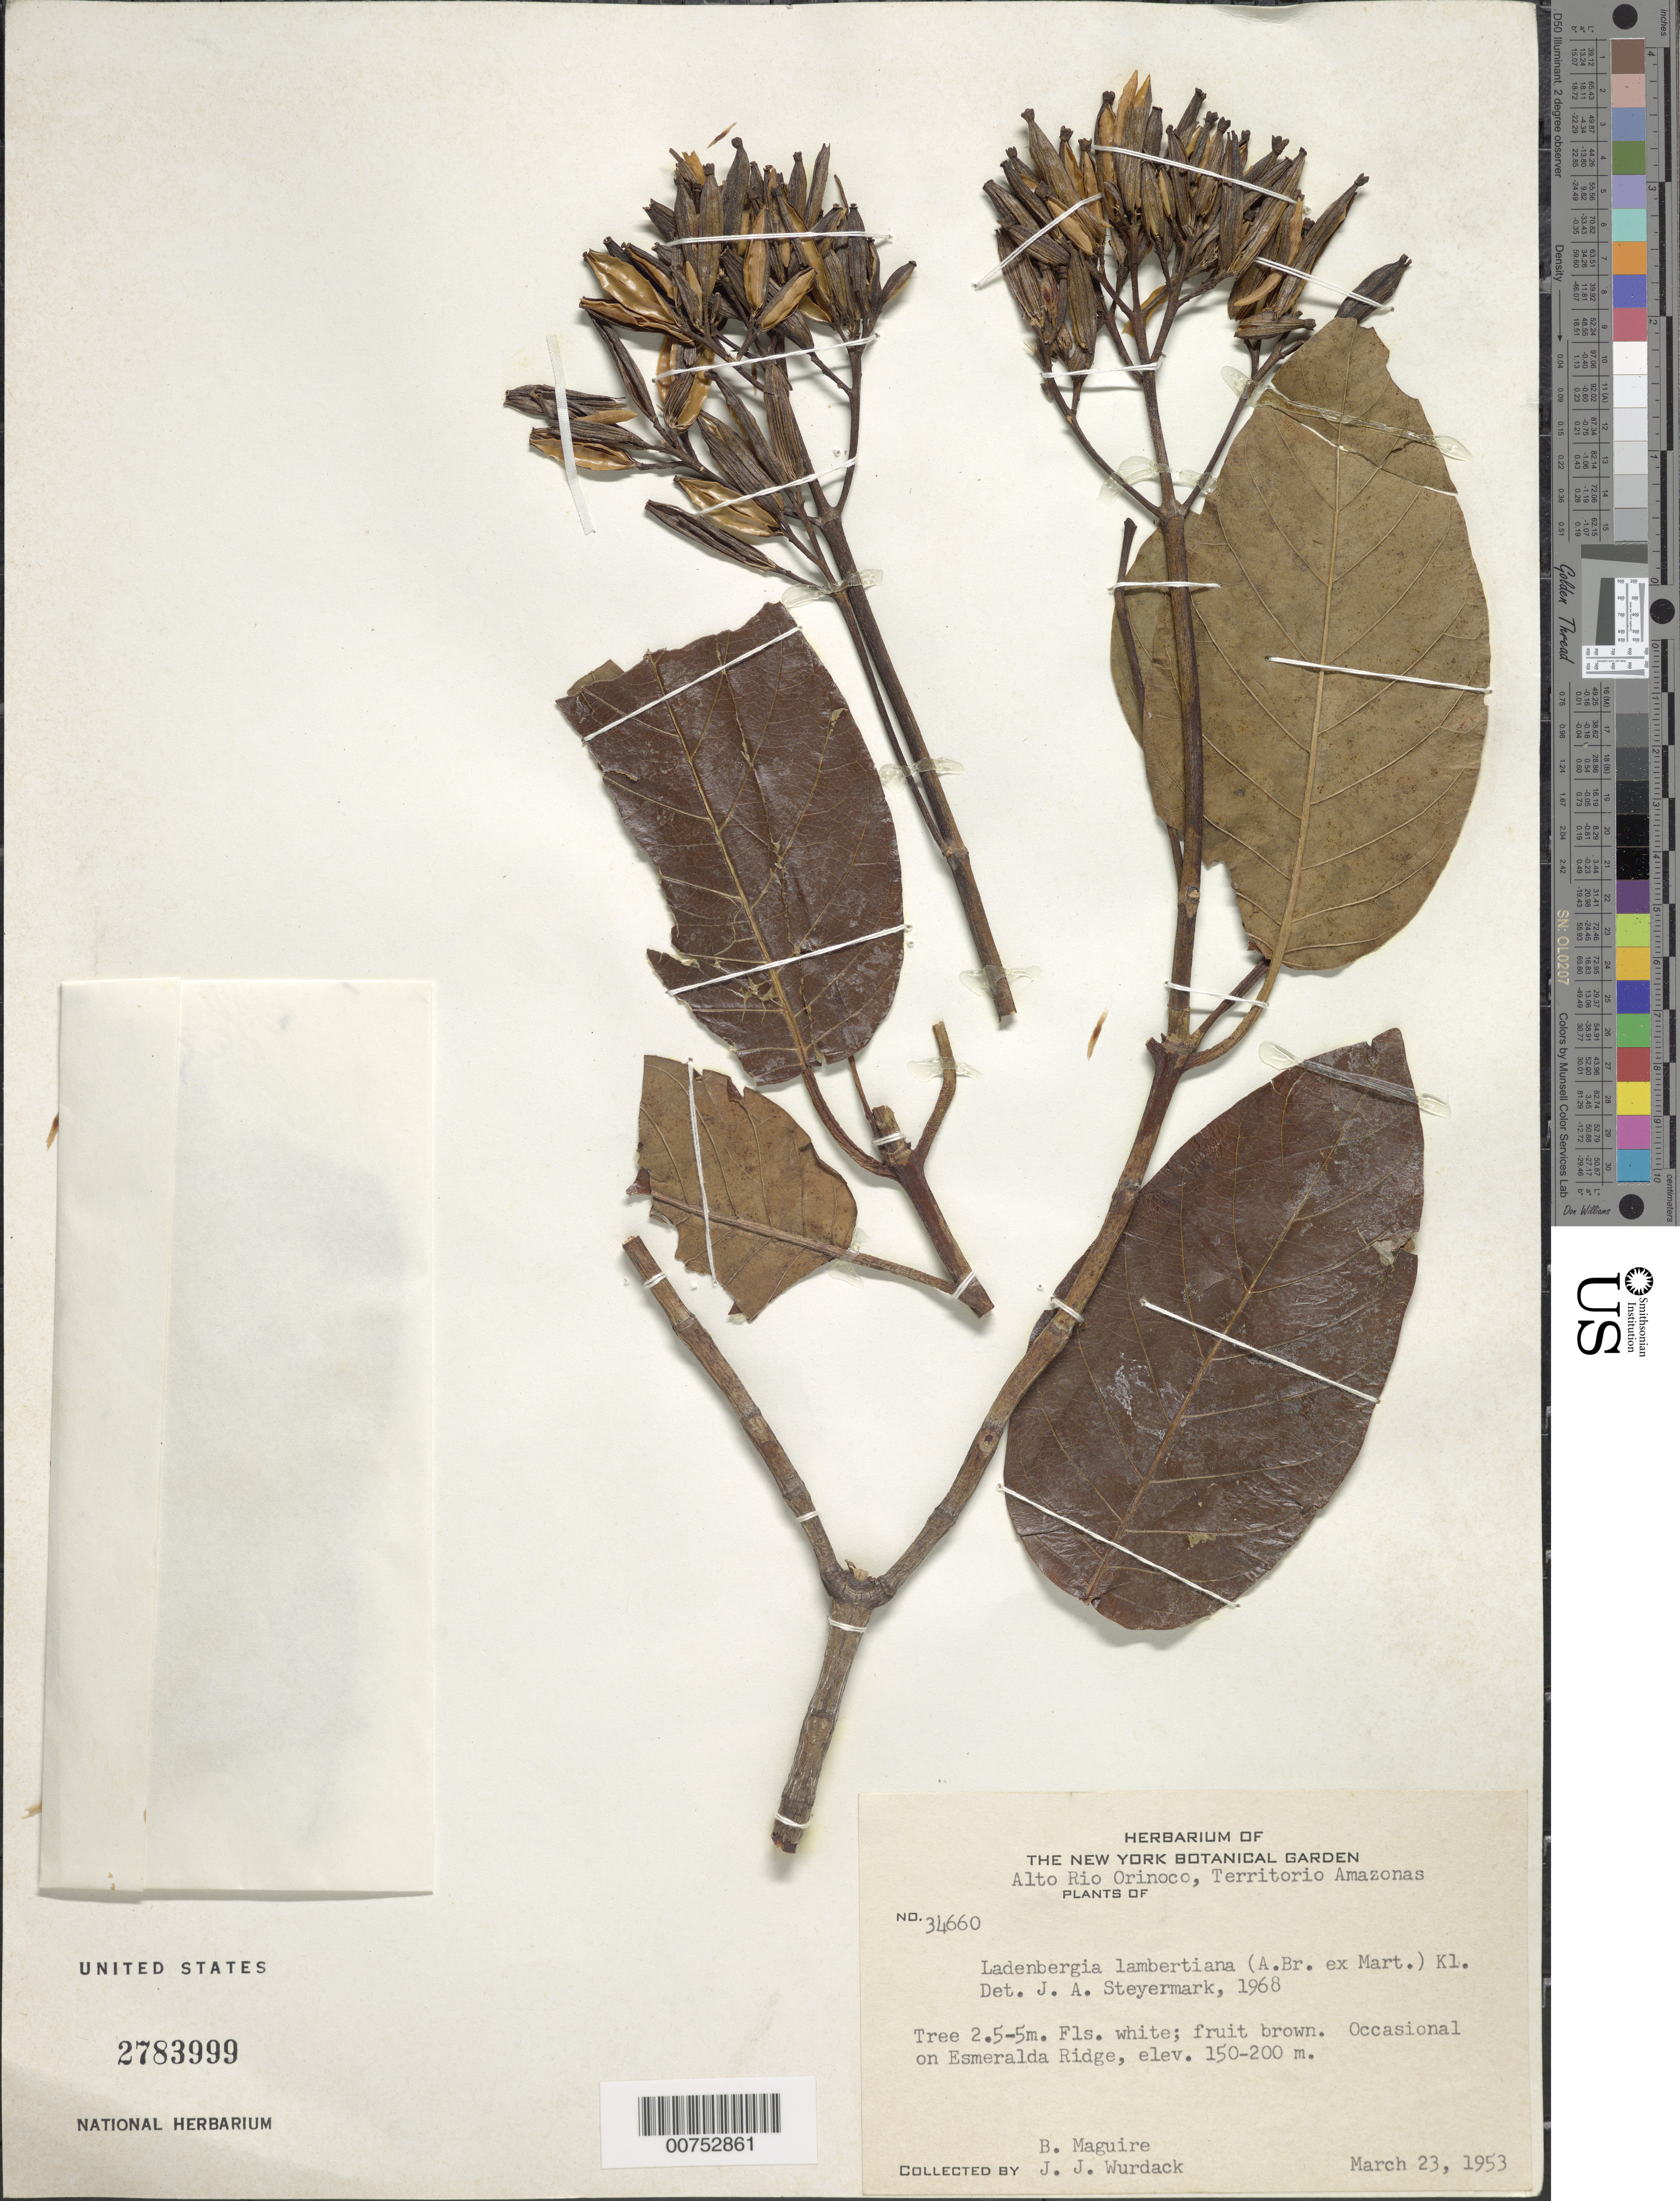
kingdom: Plantae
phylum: Tracheophyta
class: Magnoliopsida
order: Gentianales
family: Rubiaceae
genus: Ladenbergia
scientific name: Ladenbergia lambertiana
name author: (A. Braun ex Mart.) Klotzsch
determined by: Steyermark, Julian A., (VEN)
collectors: B. Maguire & J. J. Wurdack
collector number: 34660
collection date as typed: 23-Mar-53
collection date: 1953-03-23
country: Venezuela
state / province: Amazonas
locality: Alto Río Orinoco, Esmeralda Ridge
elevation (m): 150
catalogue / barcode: US 2783999